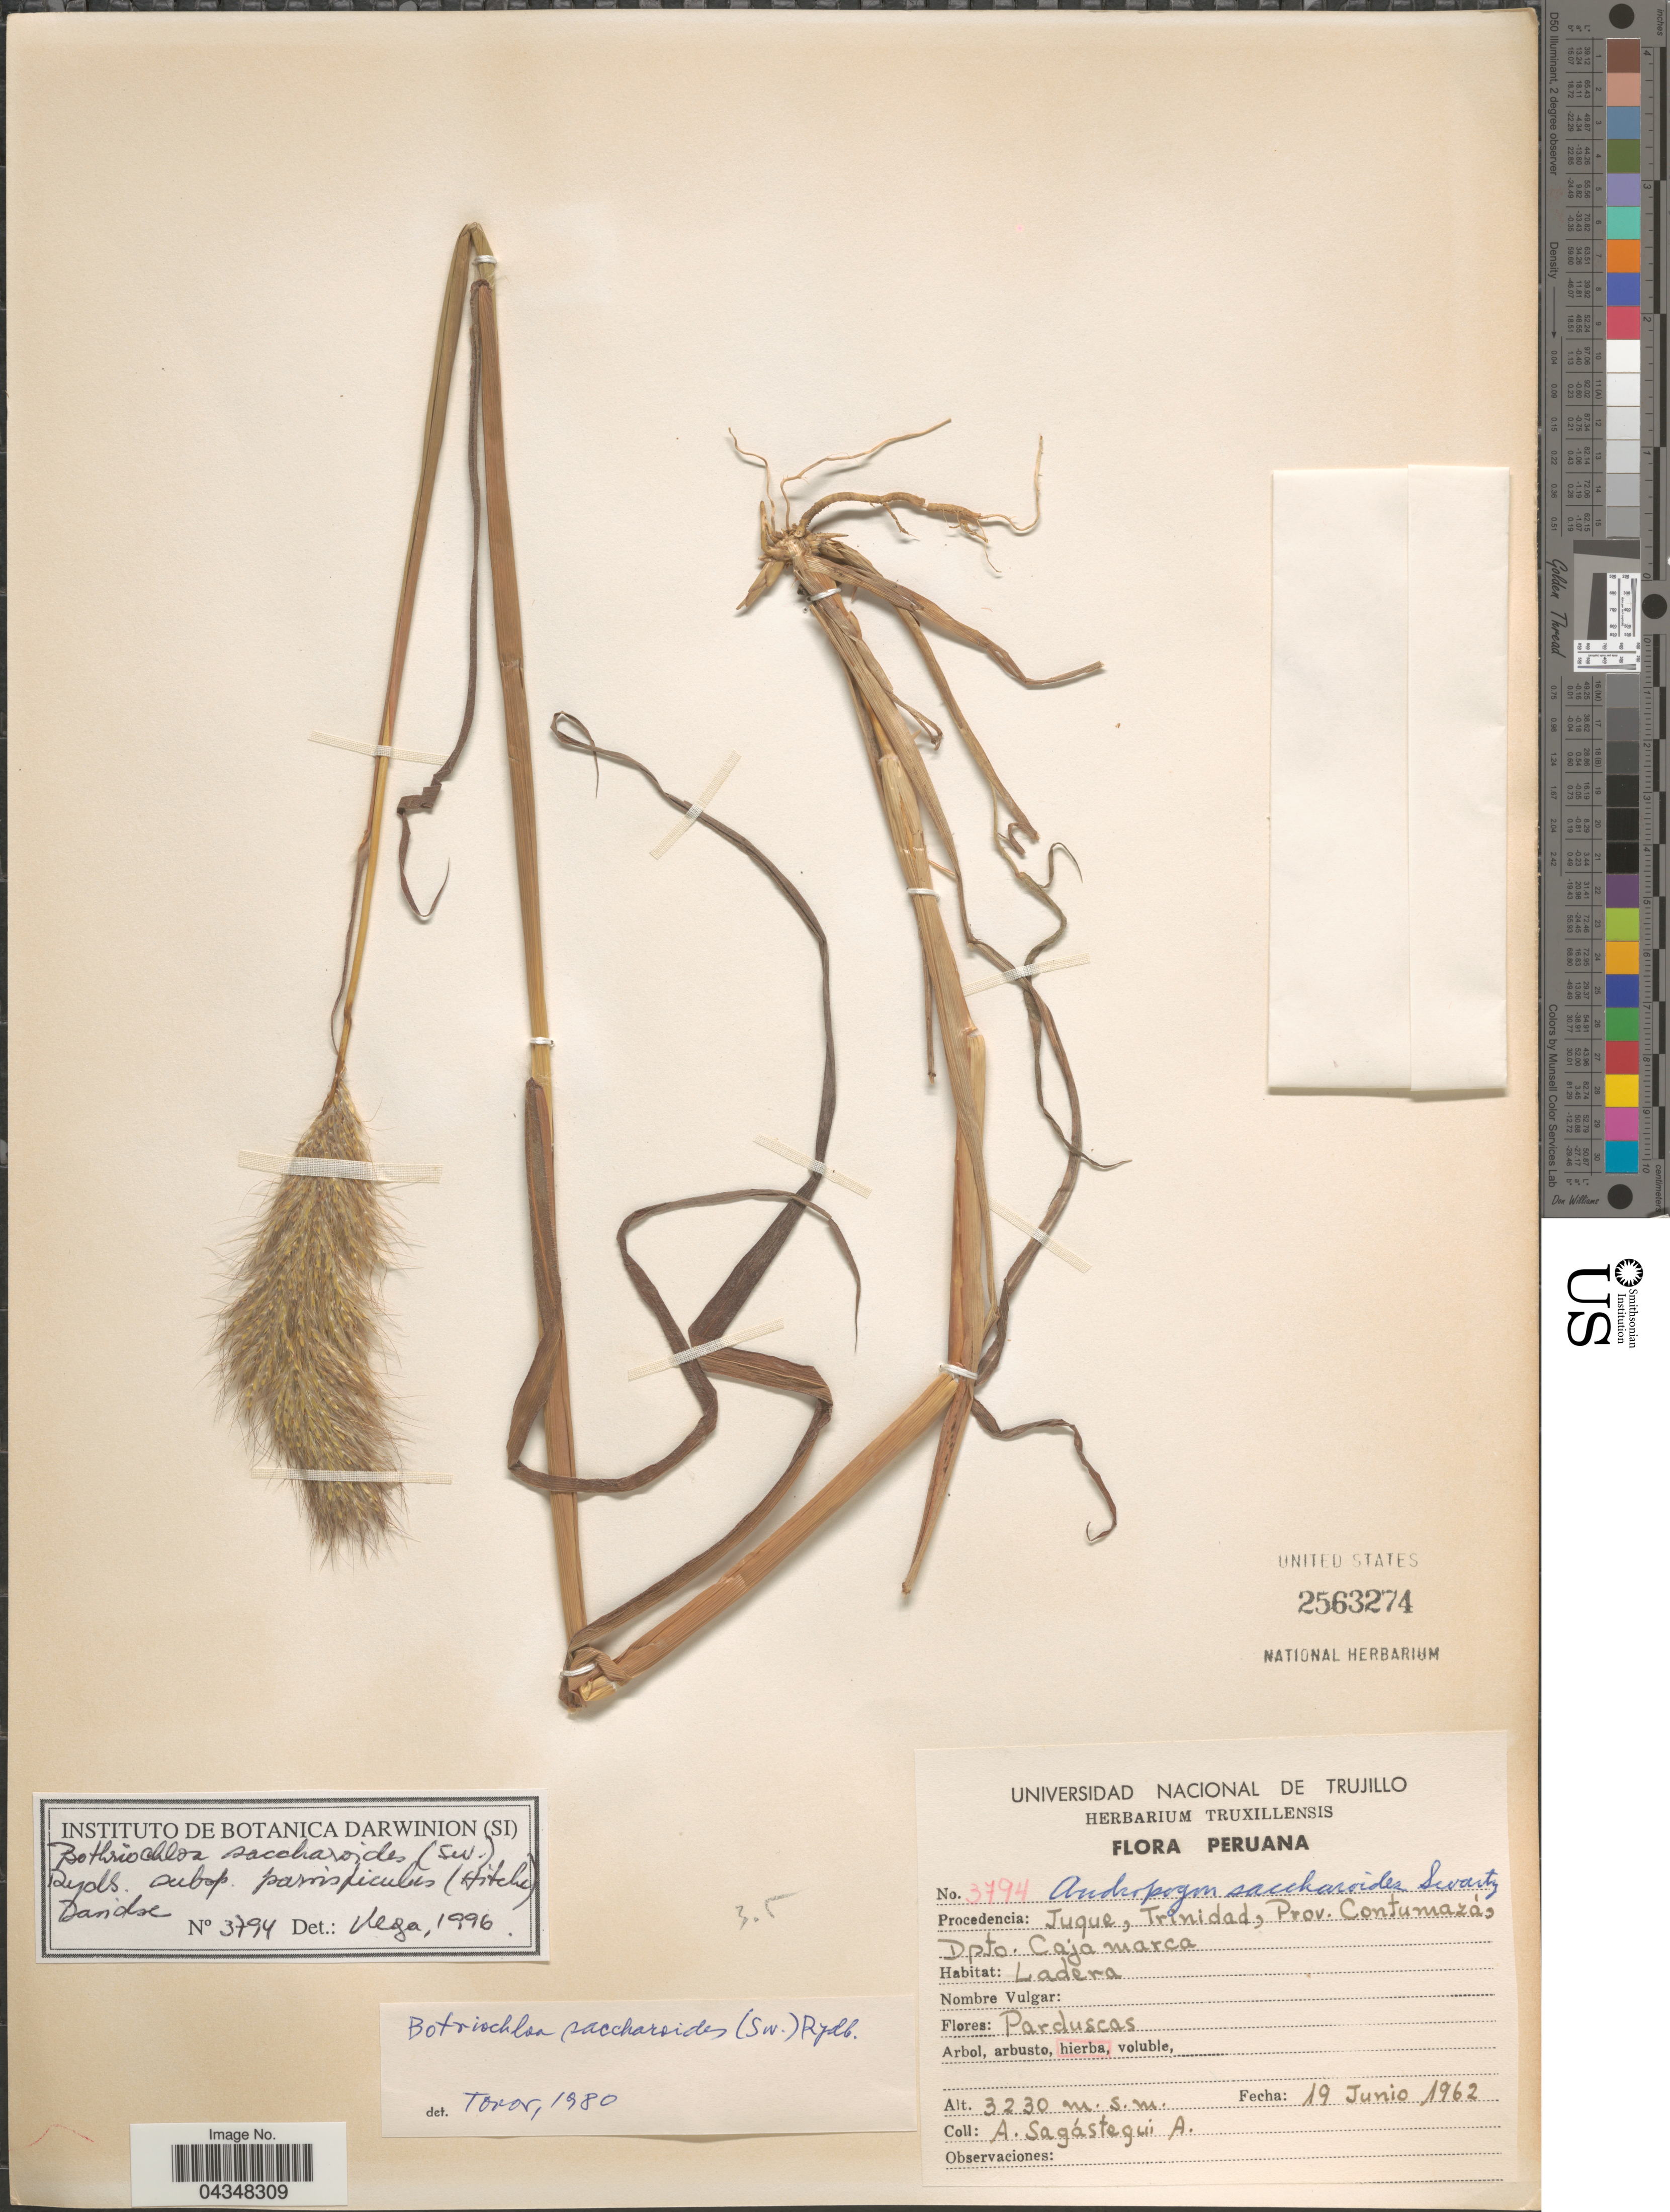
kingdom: Plantae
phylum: Tracheophyta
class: Liliopsida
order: Poales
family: Poaceae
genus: Bothriochloa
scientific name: Bothriochloa saccharoides var. parvispicula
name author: (Hitchc.) Tovar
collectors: A. Sagástegui A.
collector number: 3794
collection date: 1962-06-19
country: Peru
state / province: Cajamarca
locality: Juque, Trinidad, Prov. Contumazá, Dpto. Cajamarca.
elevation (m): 3230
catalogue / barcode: US 2563274